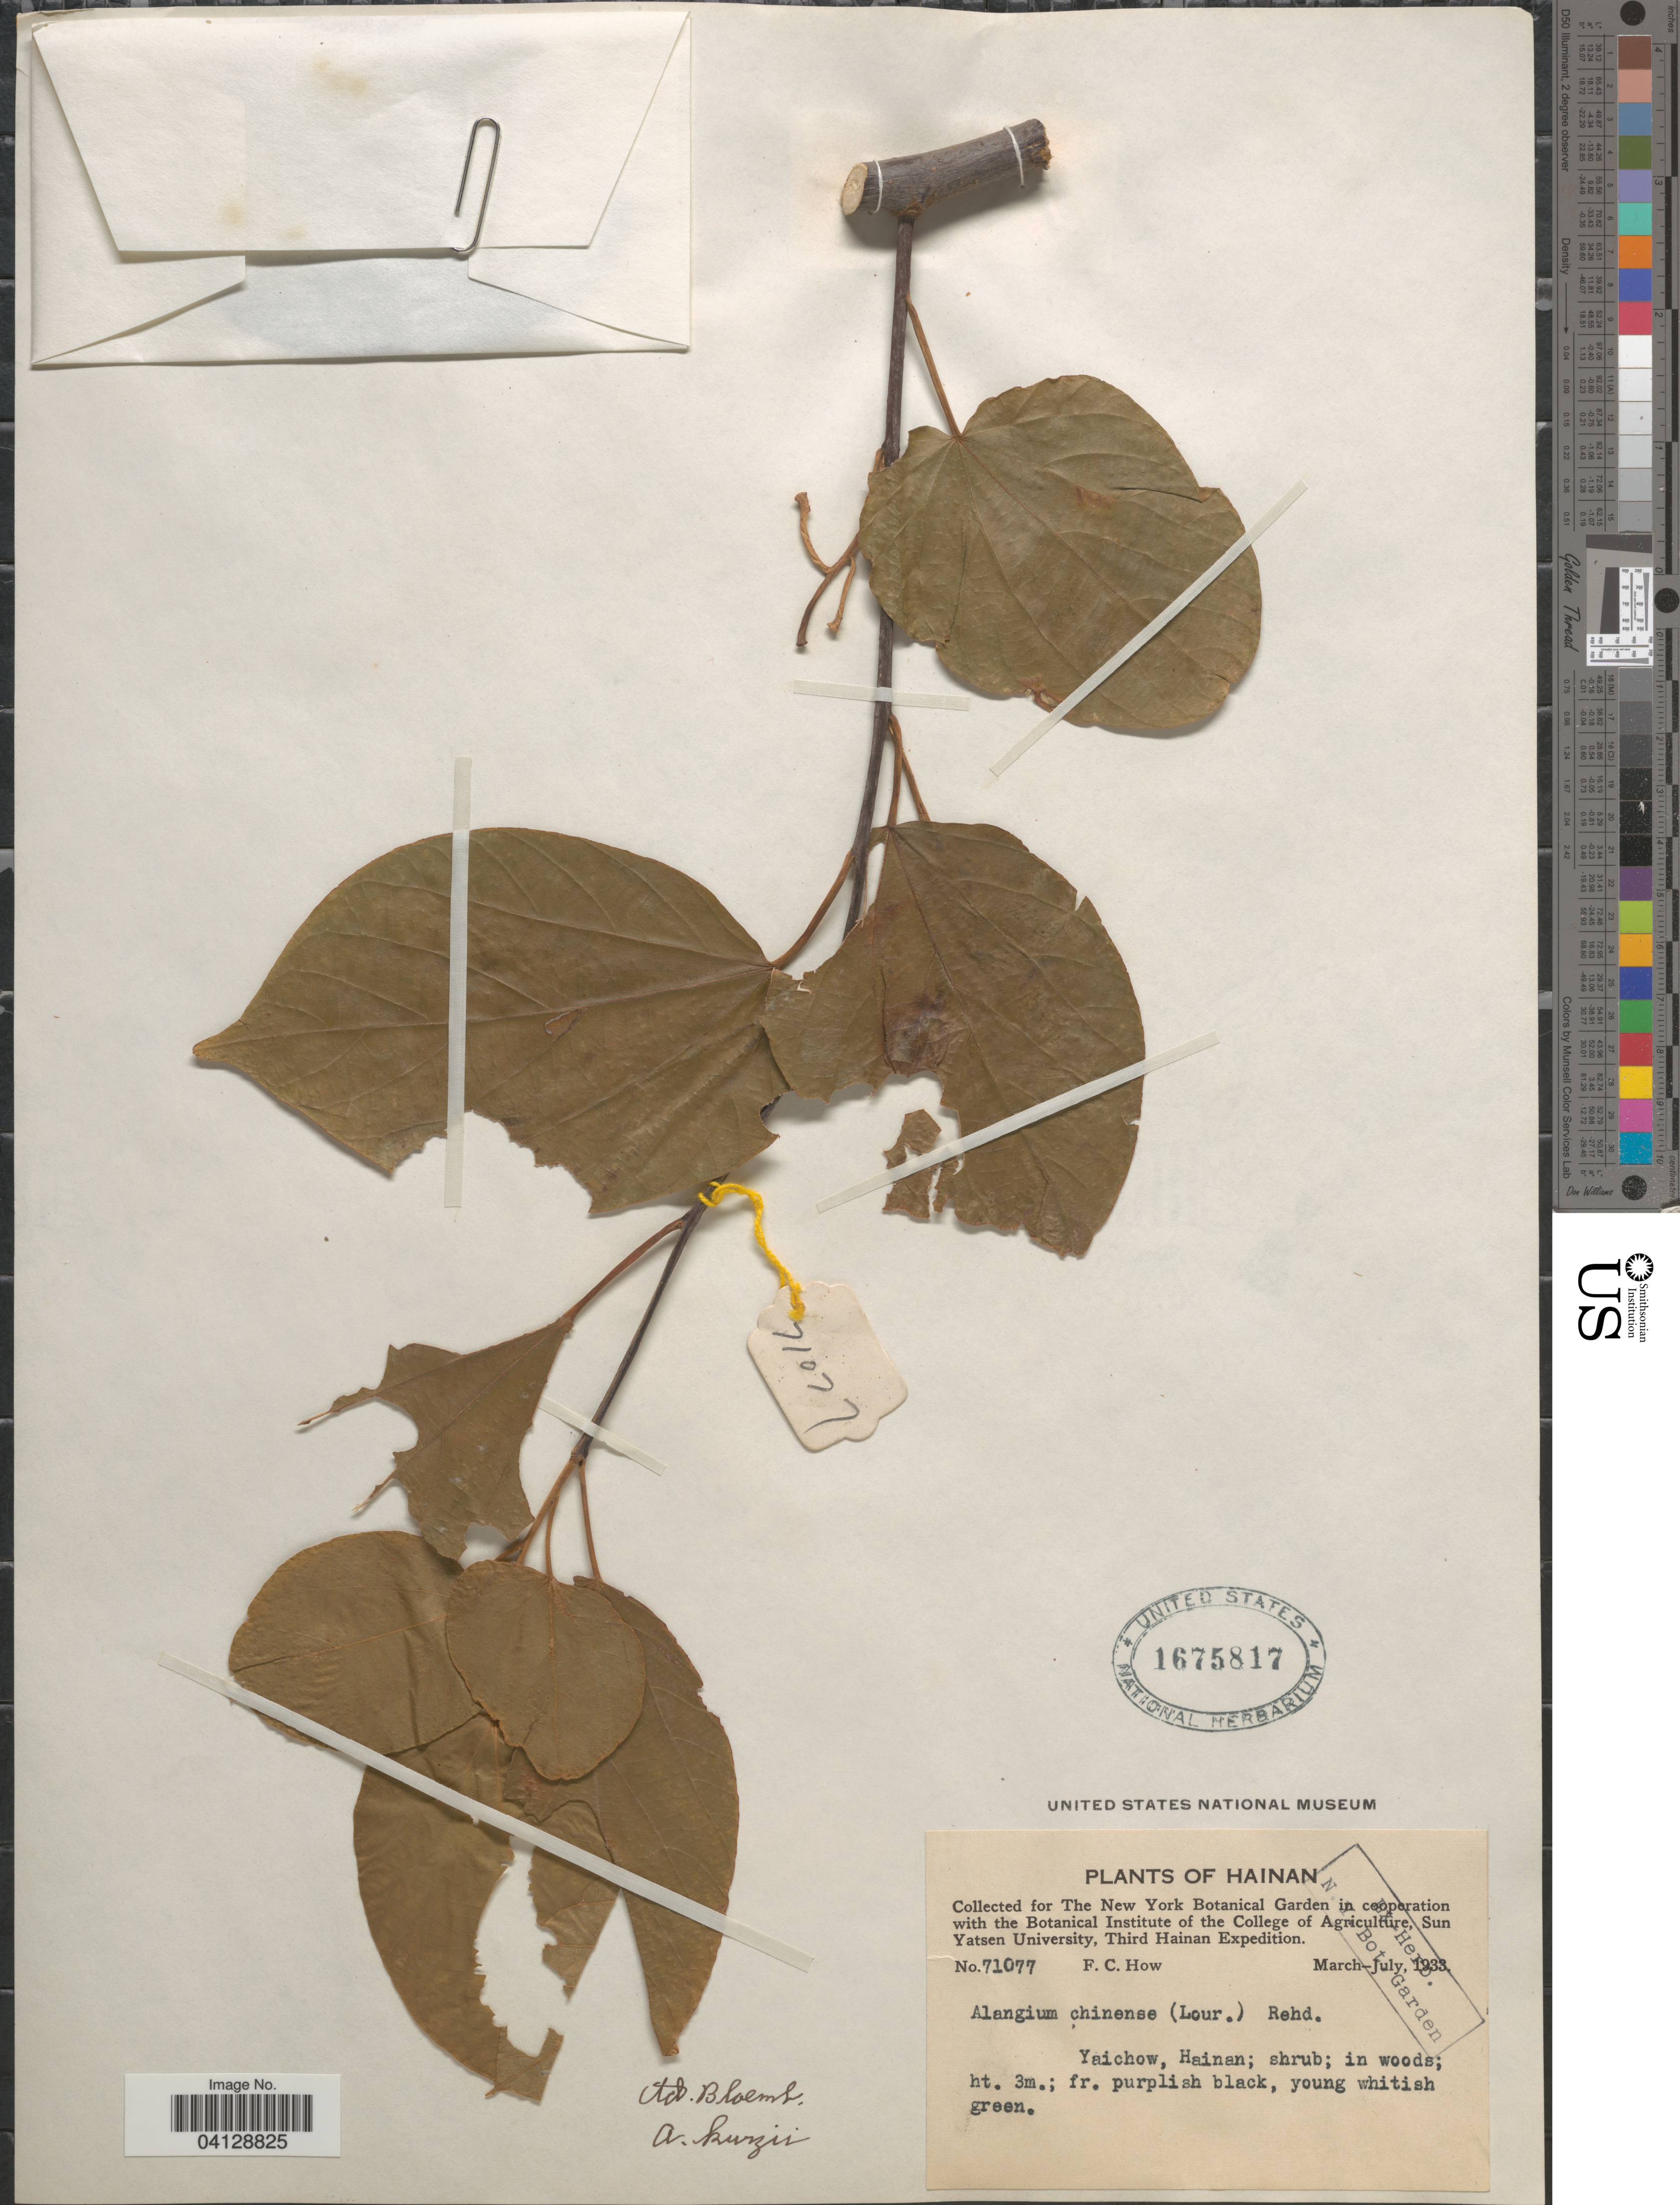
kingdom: Plantae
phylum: Tracheophyta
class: Magnoliopsida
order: Cornales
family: Cornaceae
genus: Alangium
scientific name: Alangium kurzii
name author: Craib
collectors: F. C. How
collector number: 71077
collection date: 1933-03/1933-07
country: China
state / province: Hainan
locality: Third Hainan Expedition. Yaichow, Hainan.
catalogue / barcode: US 1675817